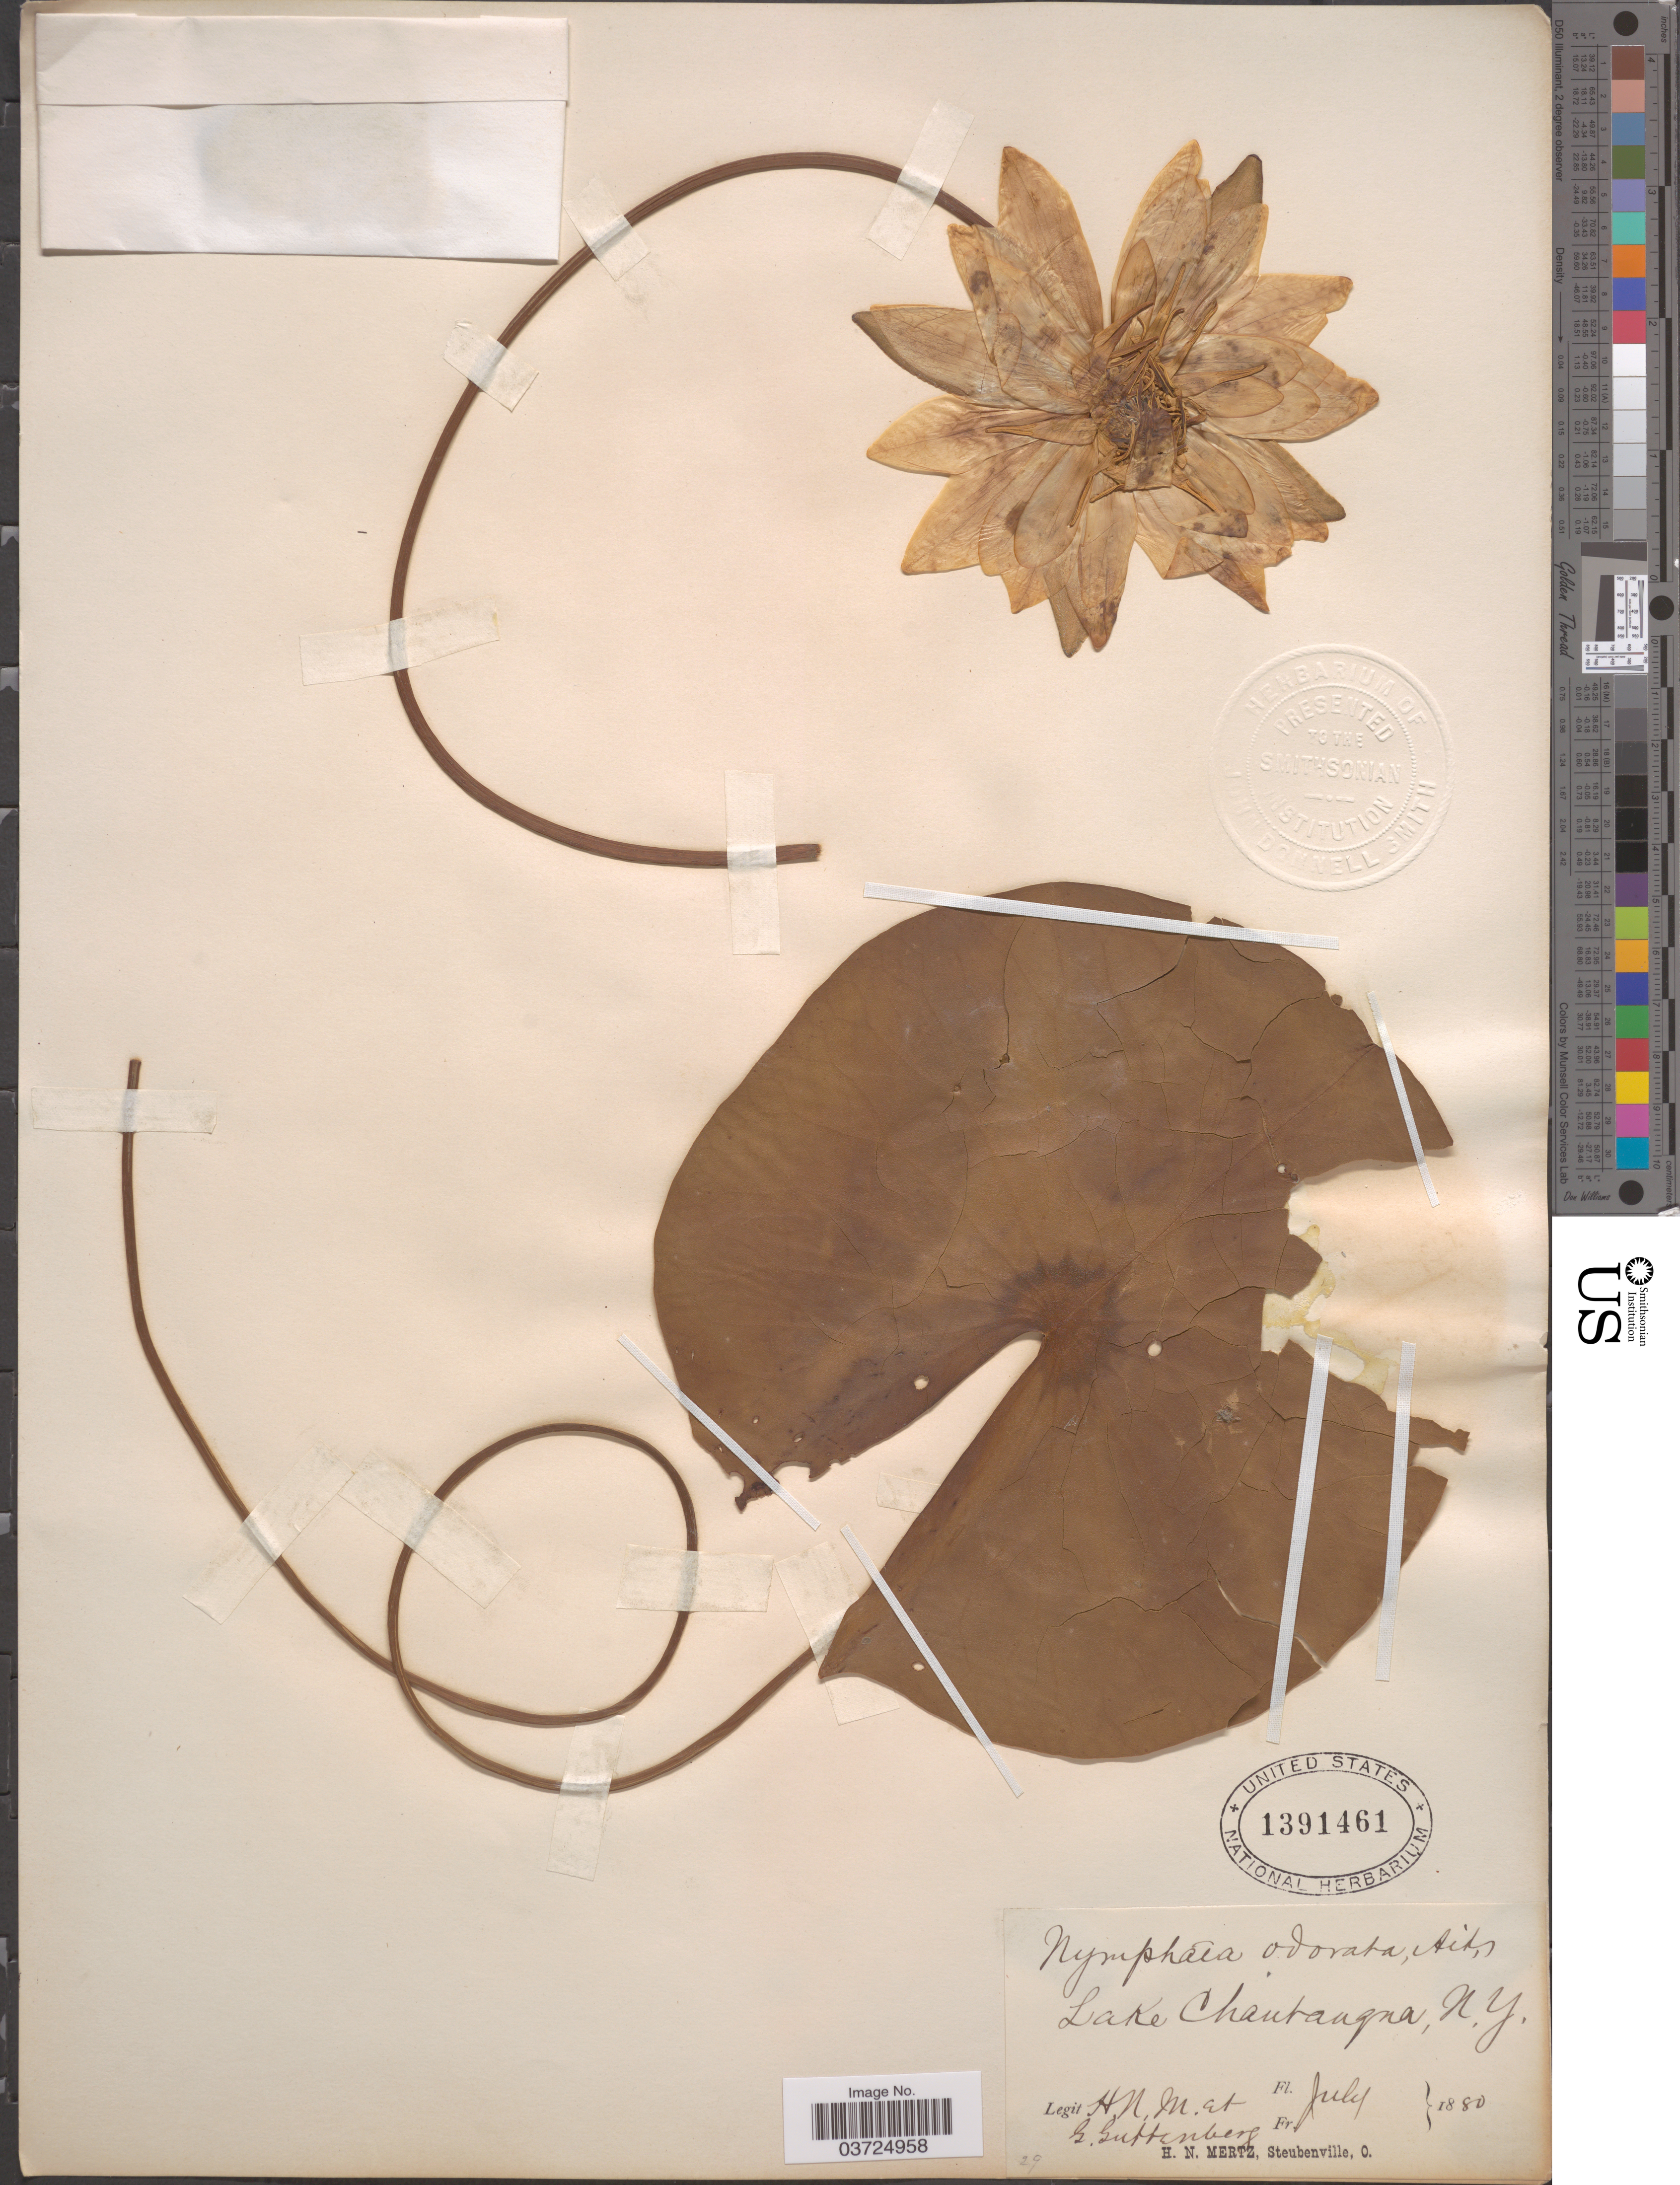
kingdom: Plantae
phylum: Tracheophyta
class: Magnoliopsida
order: Nymphaeales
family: Nymphaeaceae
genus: Nymphaea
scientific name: Nymphaea odorata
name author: Aiton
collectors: H. Mertz & G. Guttenberg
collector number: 29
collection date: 1880-07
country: United States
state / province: New York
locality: Lake Chautauqua.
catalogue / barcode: US 1391461